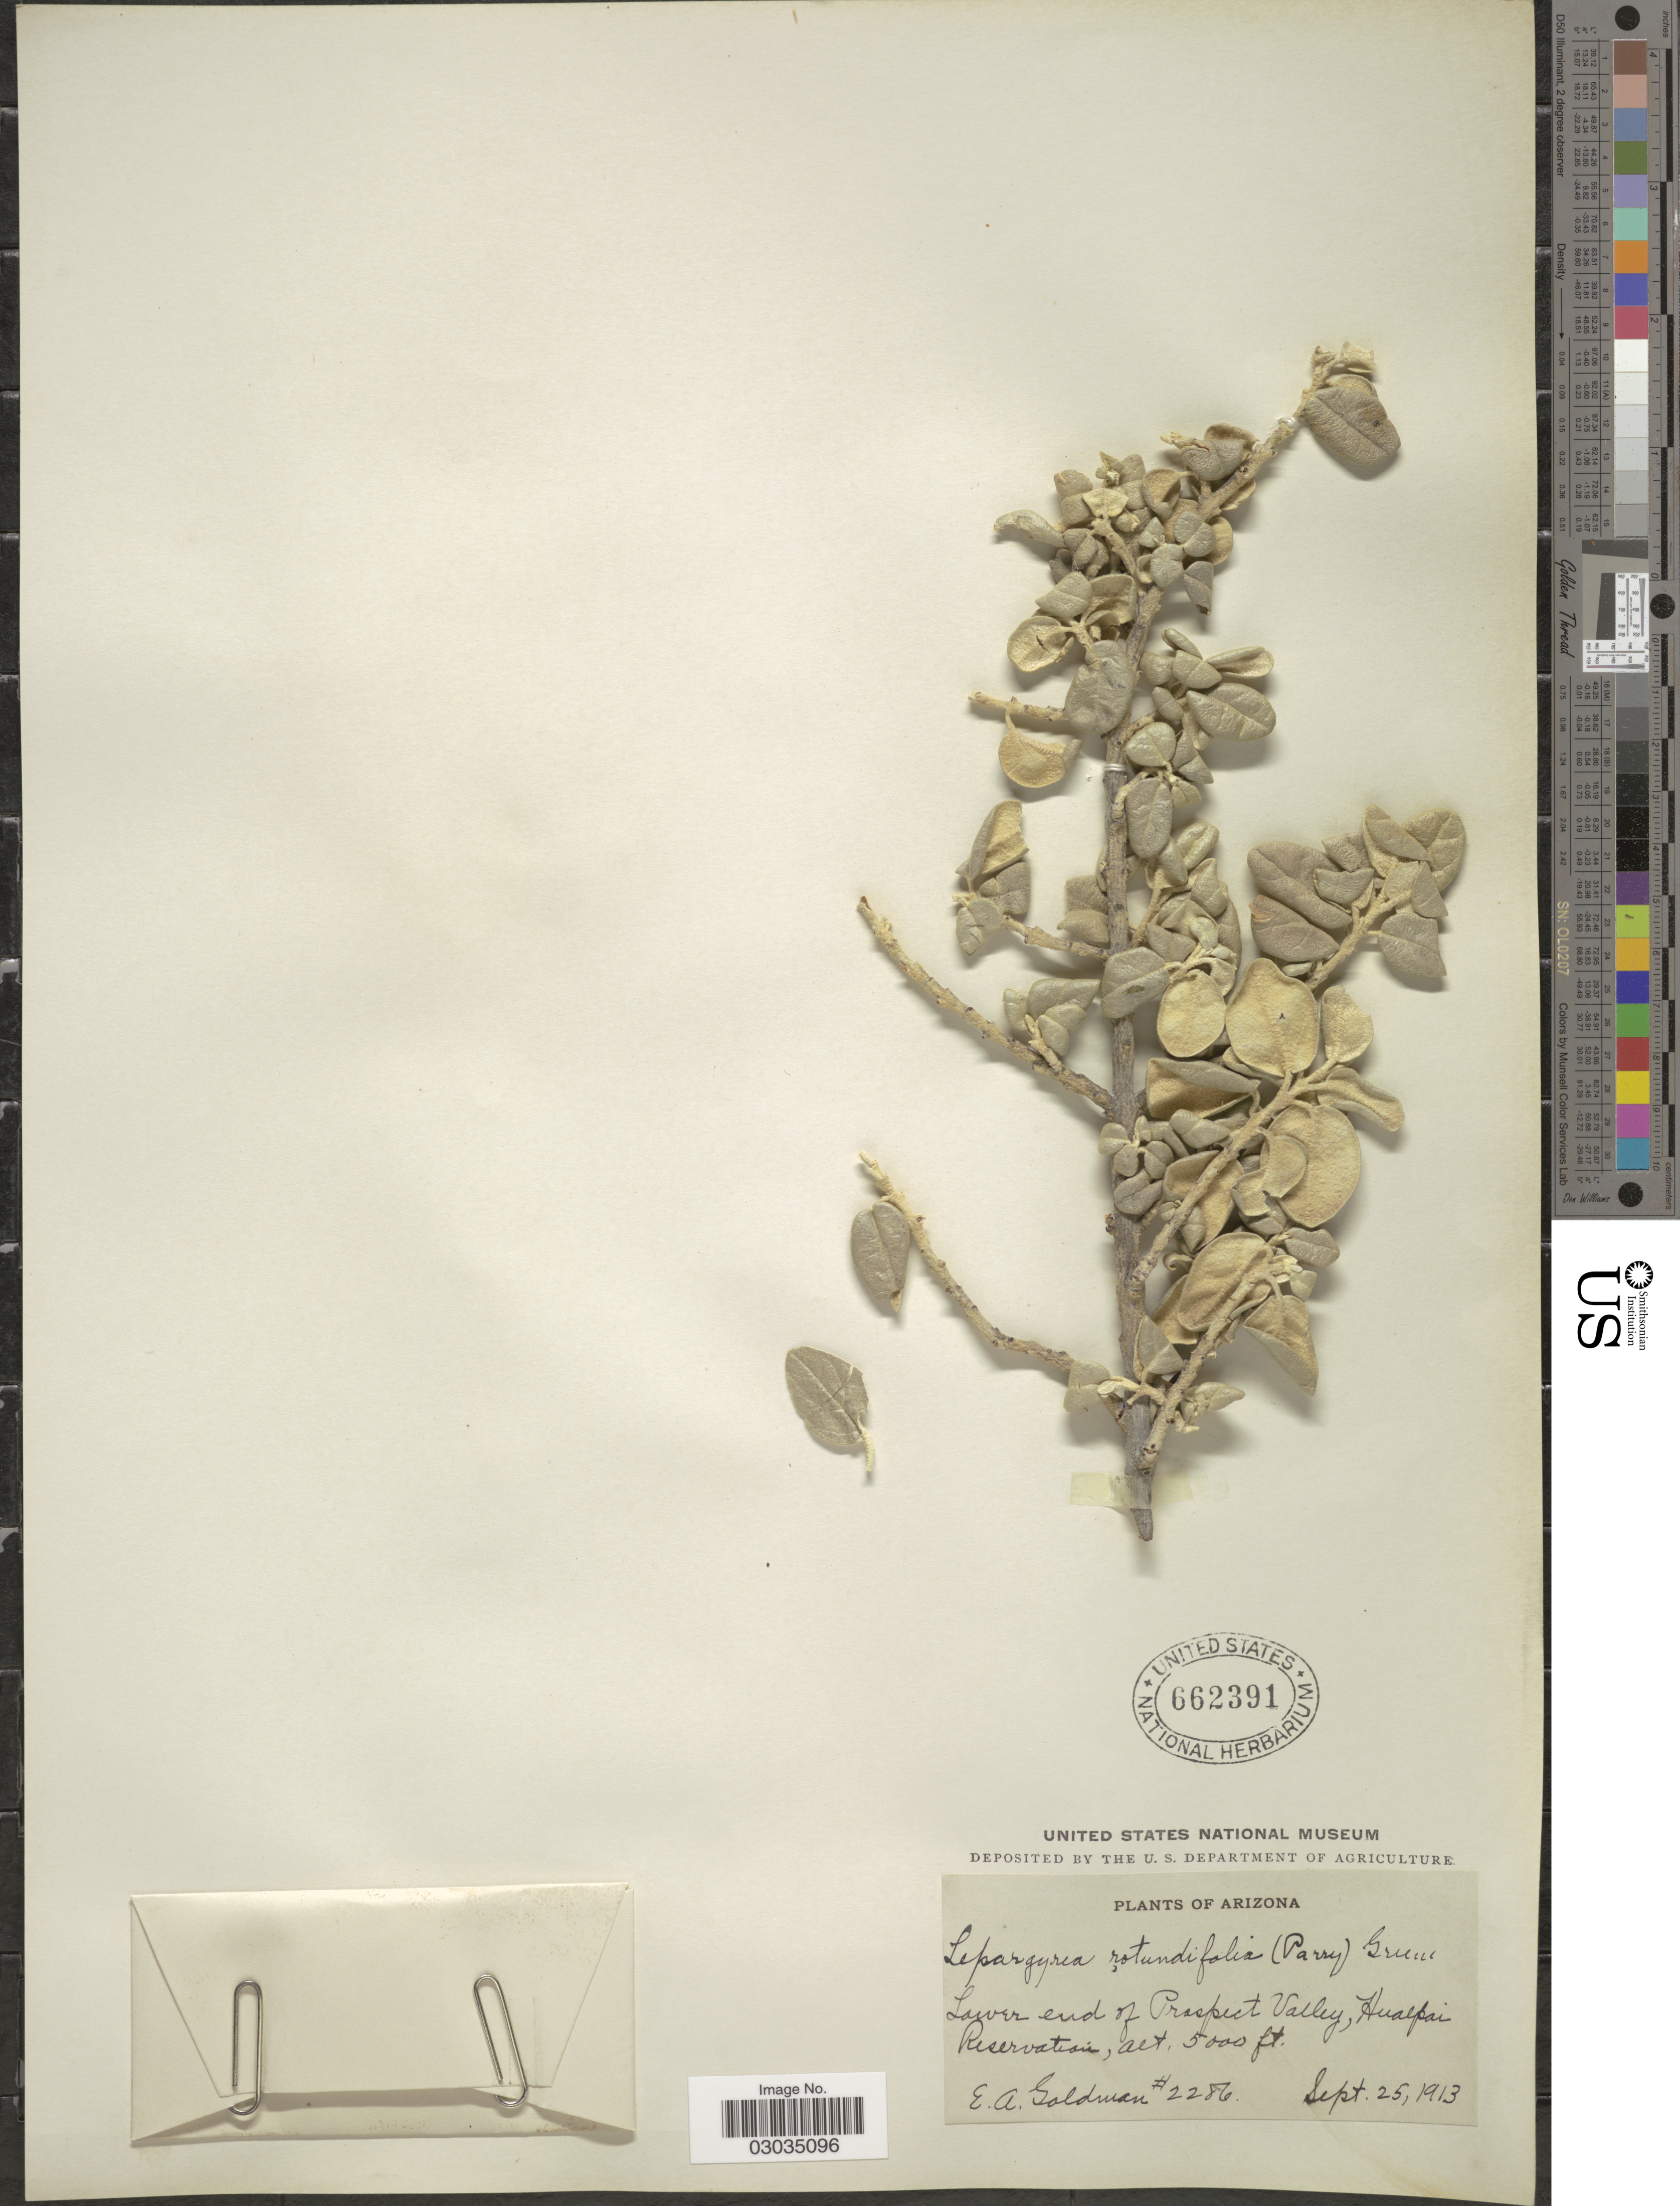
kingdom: Plantae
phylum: Tracheophyta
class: Magnoliopsida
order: Rosales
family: Elaeagnaceae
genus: Shepherdia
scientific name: Shepherdia rotundifolia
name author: Parry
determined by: Strong, Mark T., (BOT), Smithsonian Institution - National Museum of Natural History (UNITED STATES)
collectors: E. A. Goldman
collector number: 2286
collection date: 1913-09-25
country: United States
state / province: Arizona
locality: Lower end of Prospect Valley, Hualpai, Reservation.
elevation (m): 1524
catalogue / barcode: US 662391